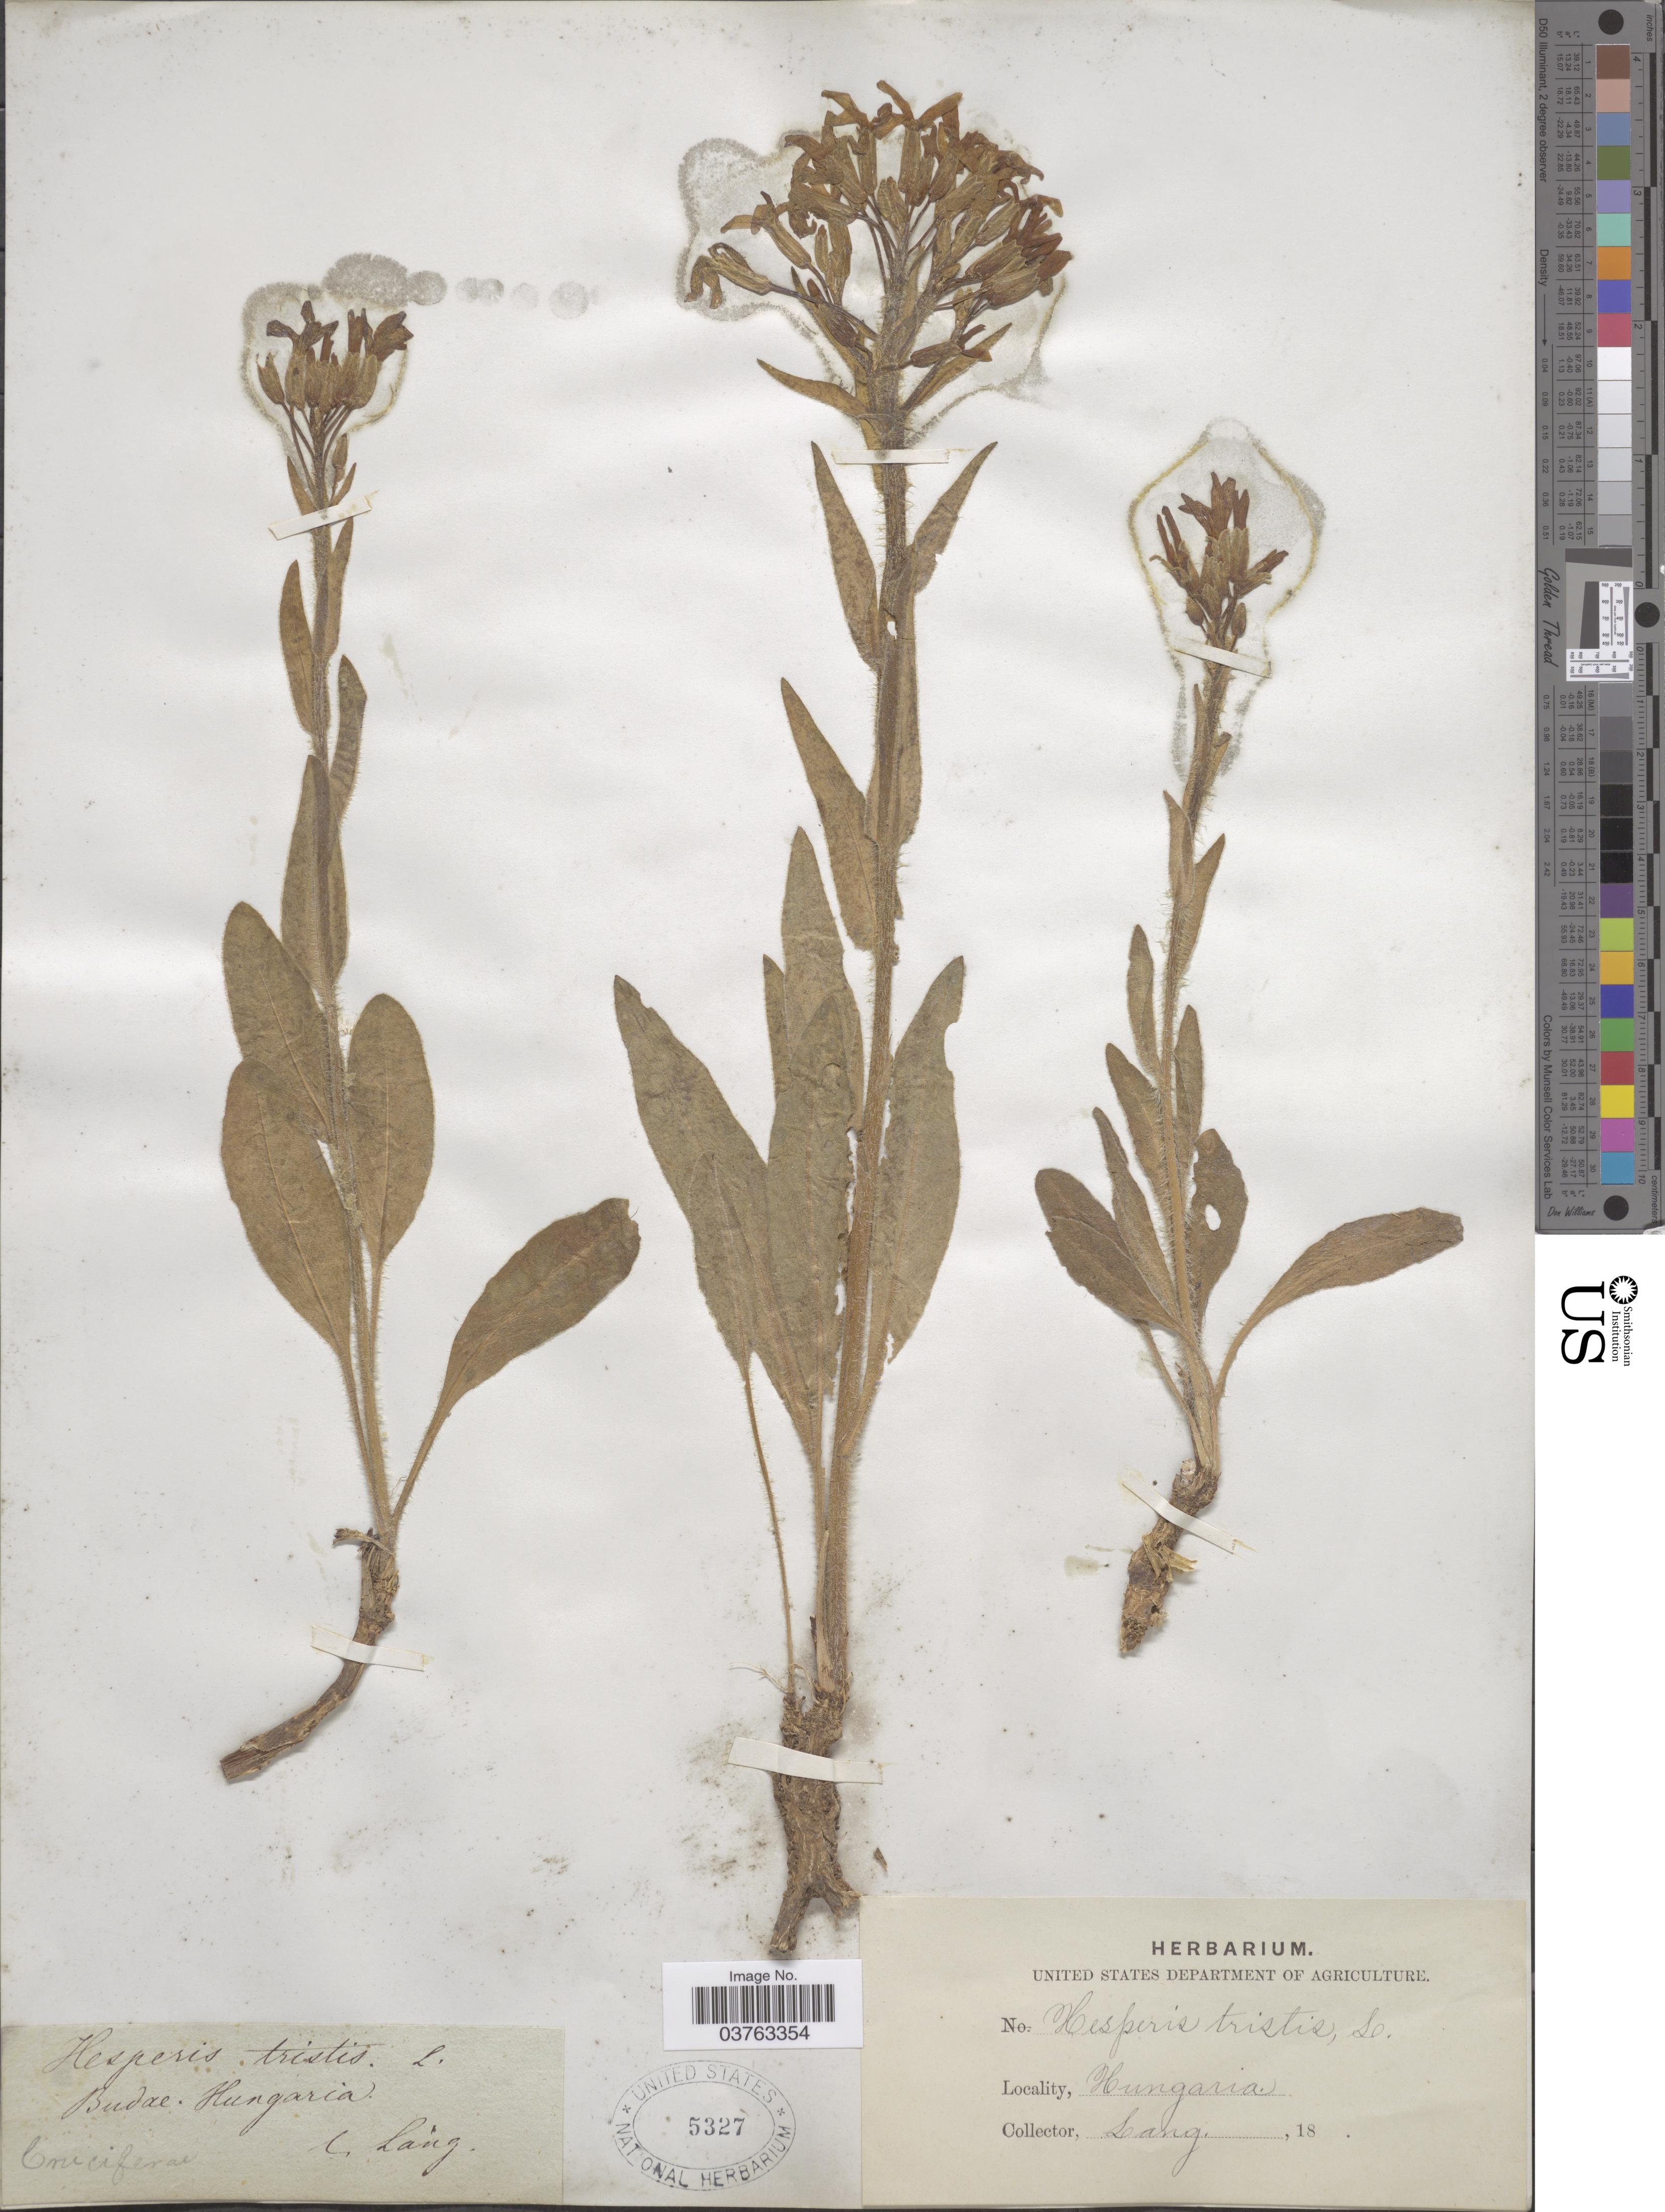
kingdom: Plantae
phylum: Tracheophyta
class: Magnoliopsida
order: Brassicales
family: Brassicaceae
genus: Hesperis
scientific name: Hesperis tristis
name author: L.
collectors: C. Lang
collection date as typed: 18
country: Hungary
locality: Budae.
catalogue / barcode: US 5327